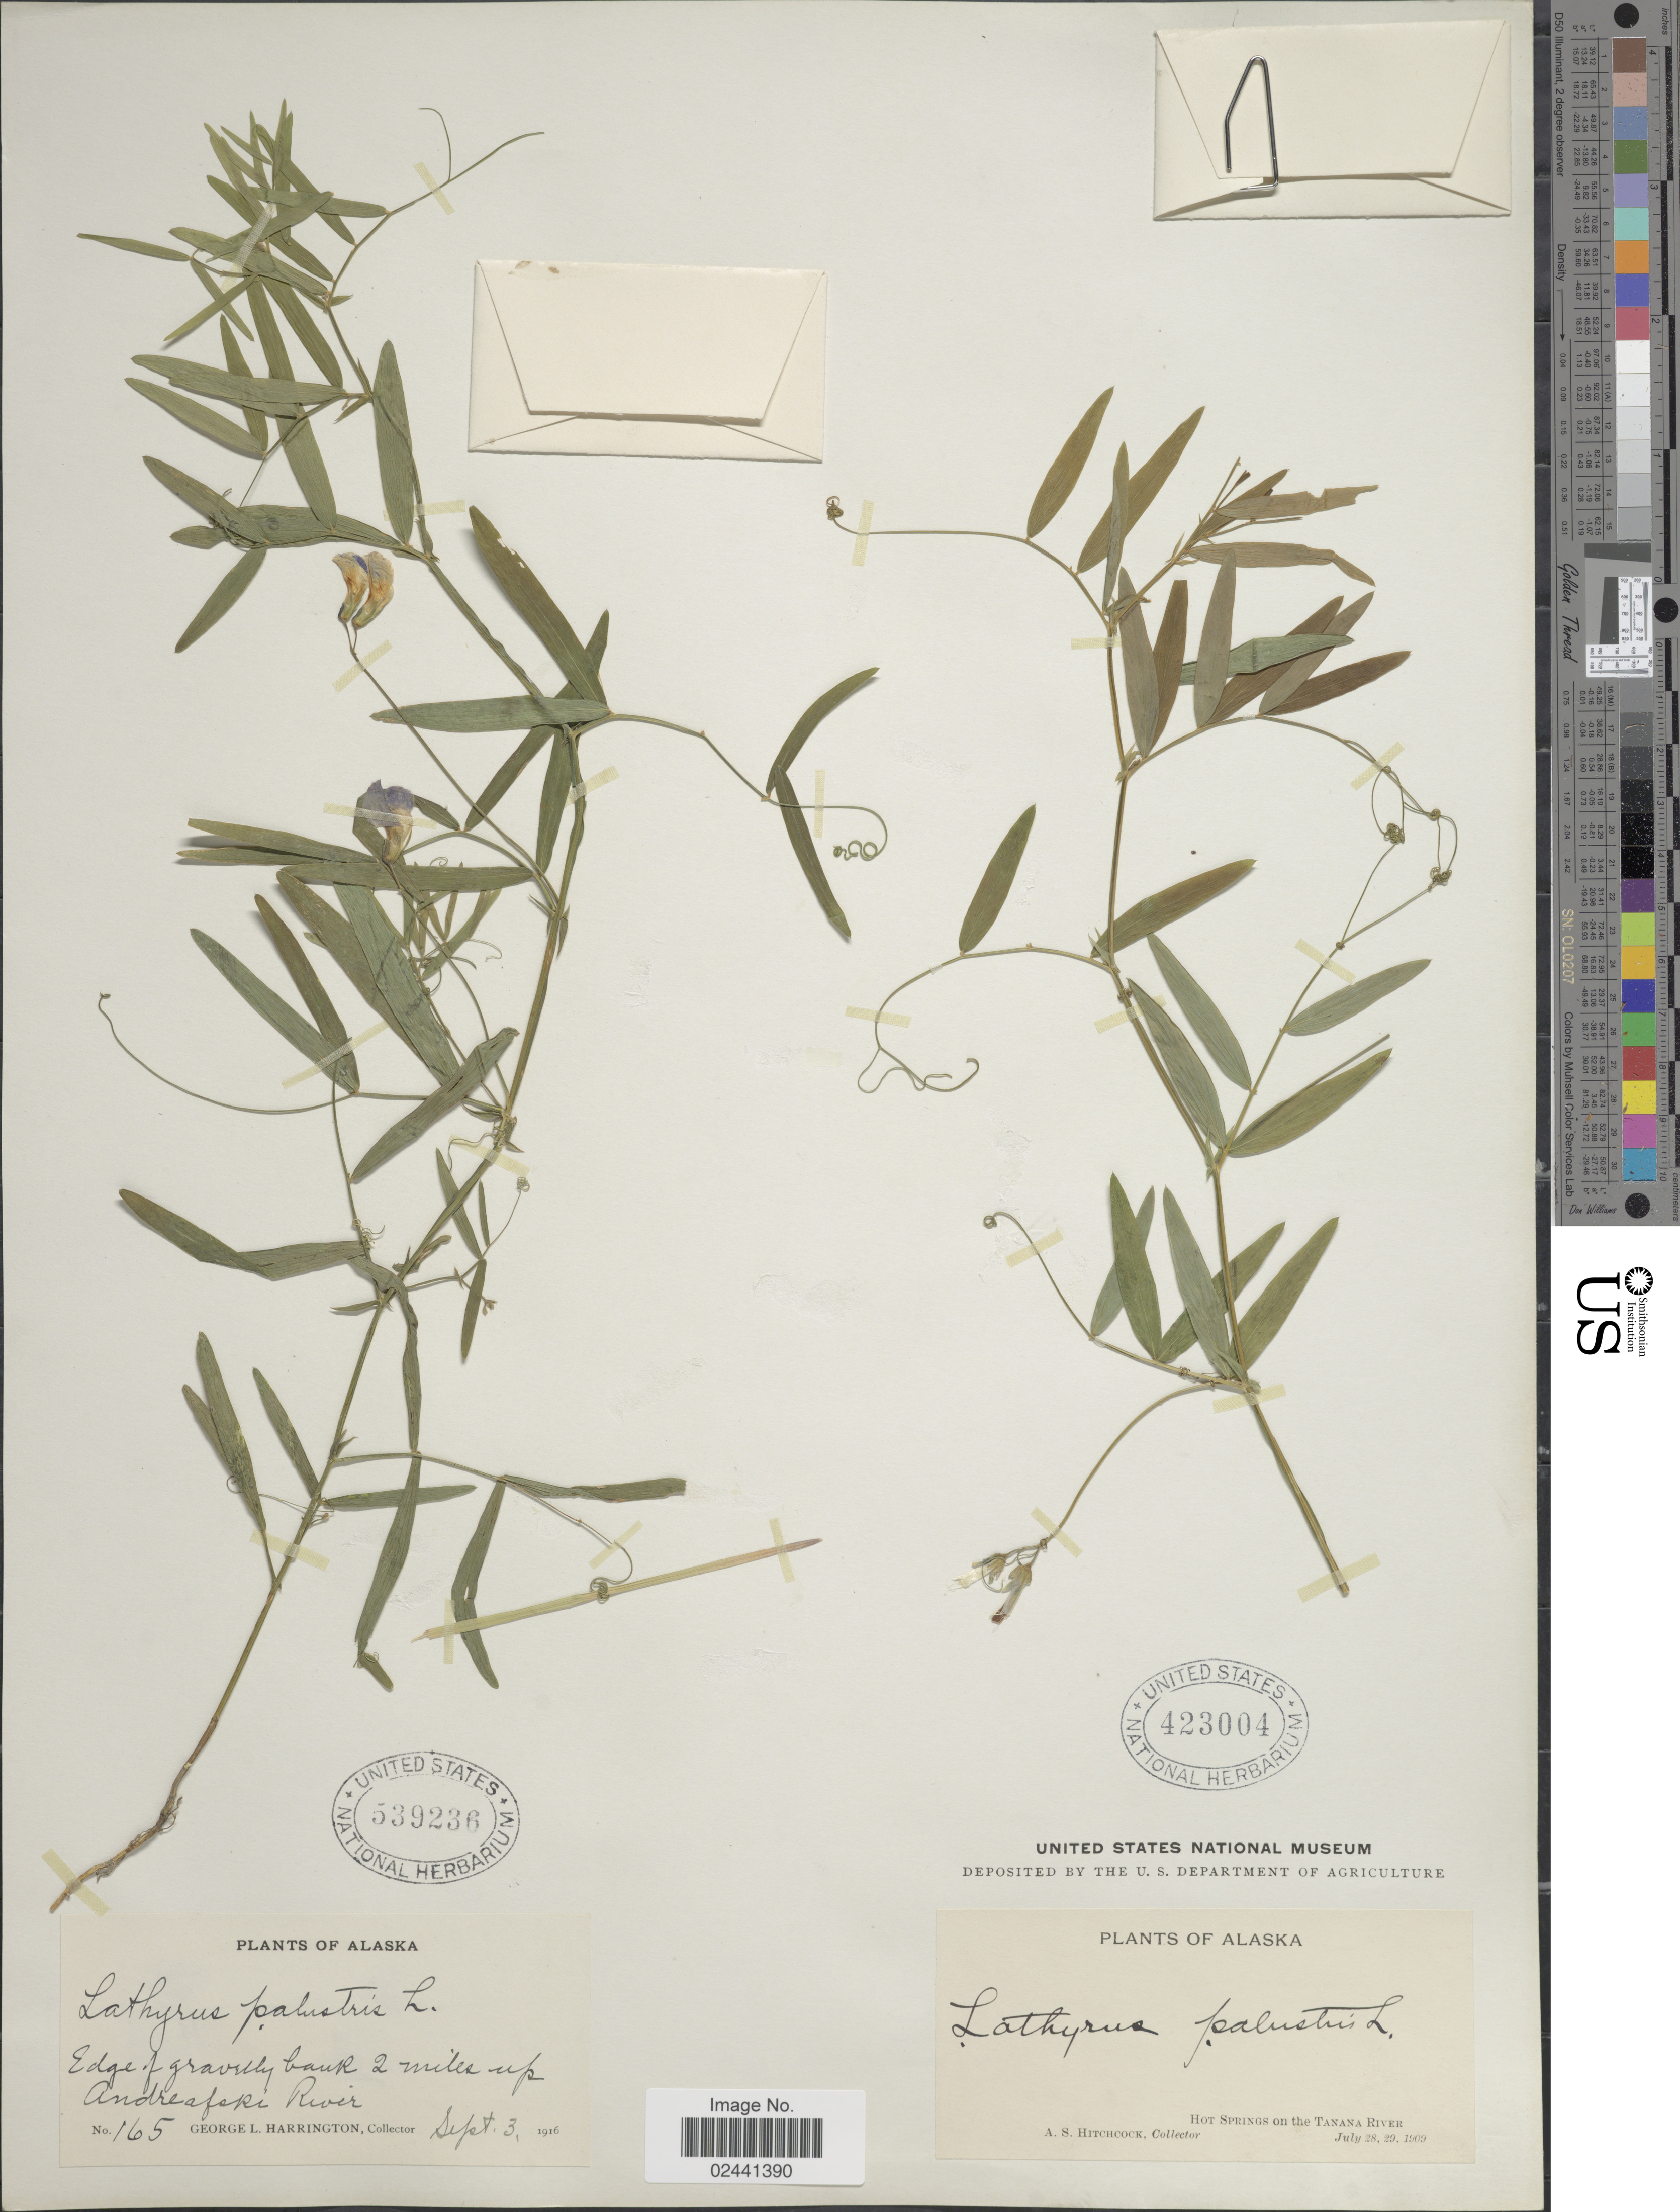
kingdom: Plantae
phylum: Tracheophyta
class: Magnoliopsida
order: Fabales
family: Fabaceae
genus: Lathyrus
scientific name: Lathyrus palustris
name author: L.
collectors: A. S. Hitchcock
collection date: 1909-07-28/1909-07-29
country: United States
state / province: Alaska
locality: Hot Springs on the Tanana River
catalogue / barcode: US 423004